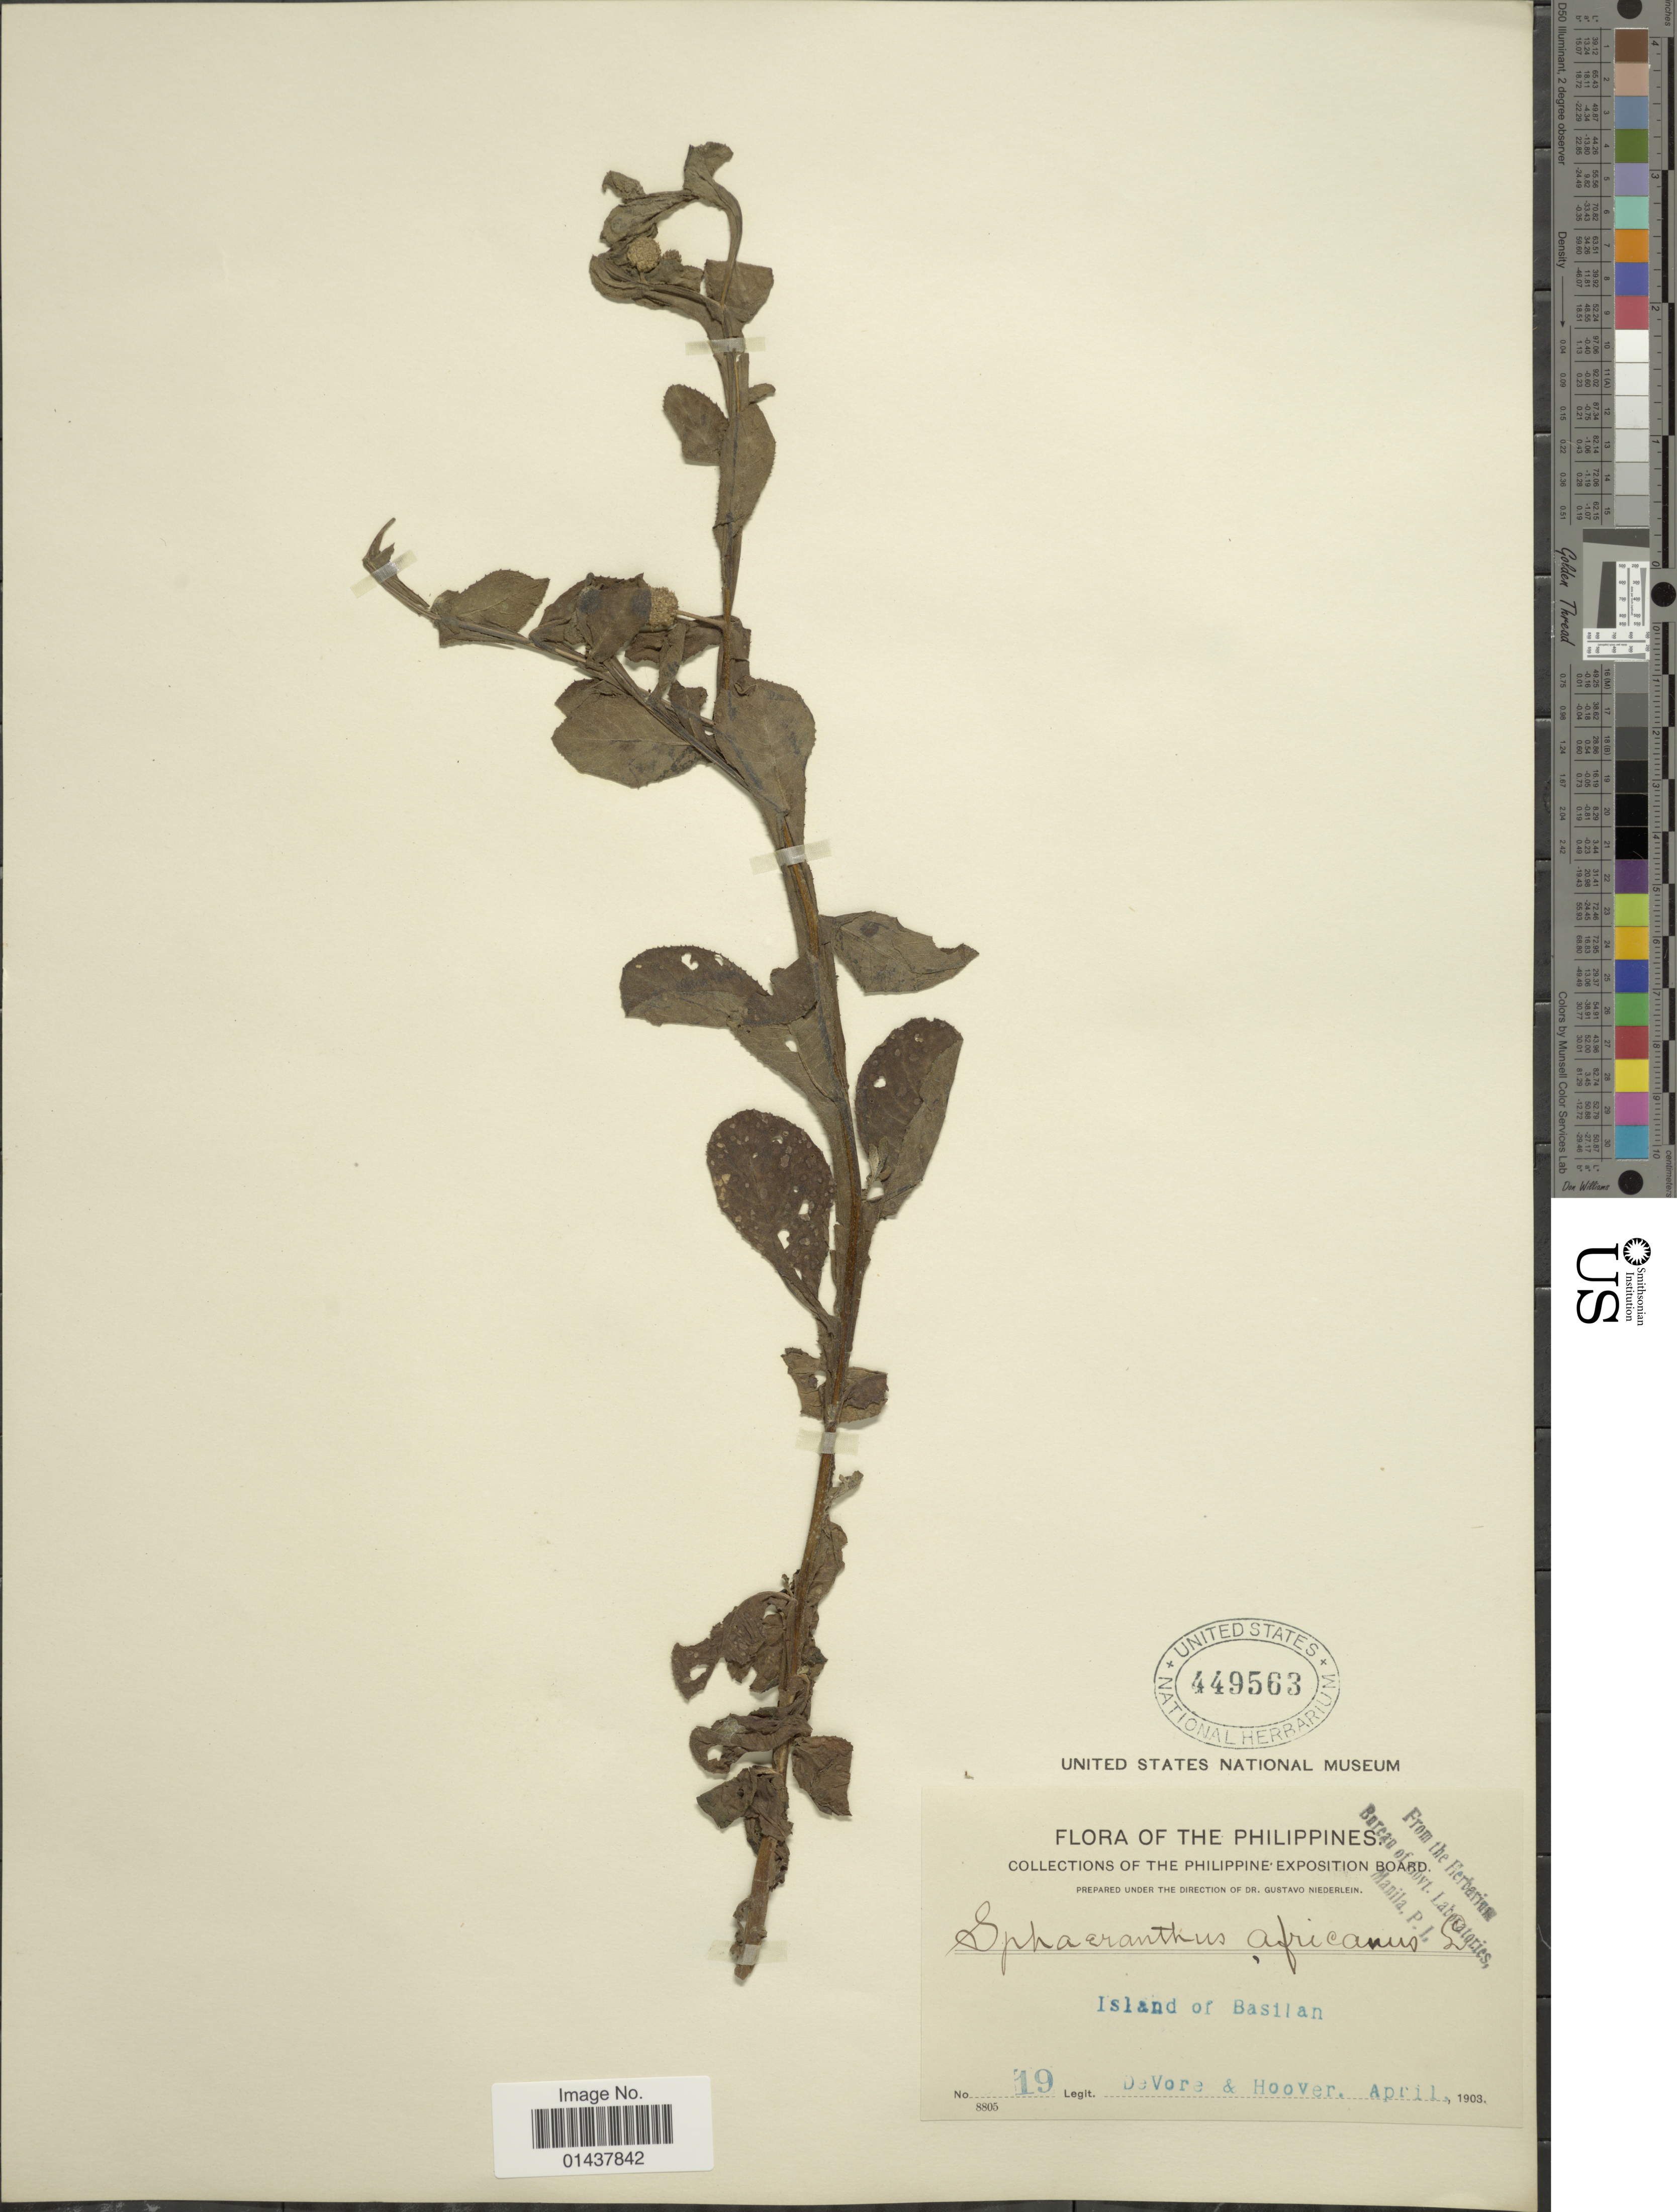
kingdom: Plantae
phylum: Tracheophyta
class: Magnoliopsida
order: Asterales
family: Asteraceae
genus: Sphaeranthus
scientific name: Sphaeranthus africanus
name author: L.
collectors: B. F. DeVore & -- Hoover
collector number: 19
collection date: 1903-04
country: Philippines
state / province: Muslim Mindanao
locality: Island of Basilan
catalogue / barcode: US 449563